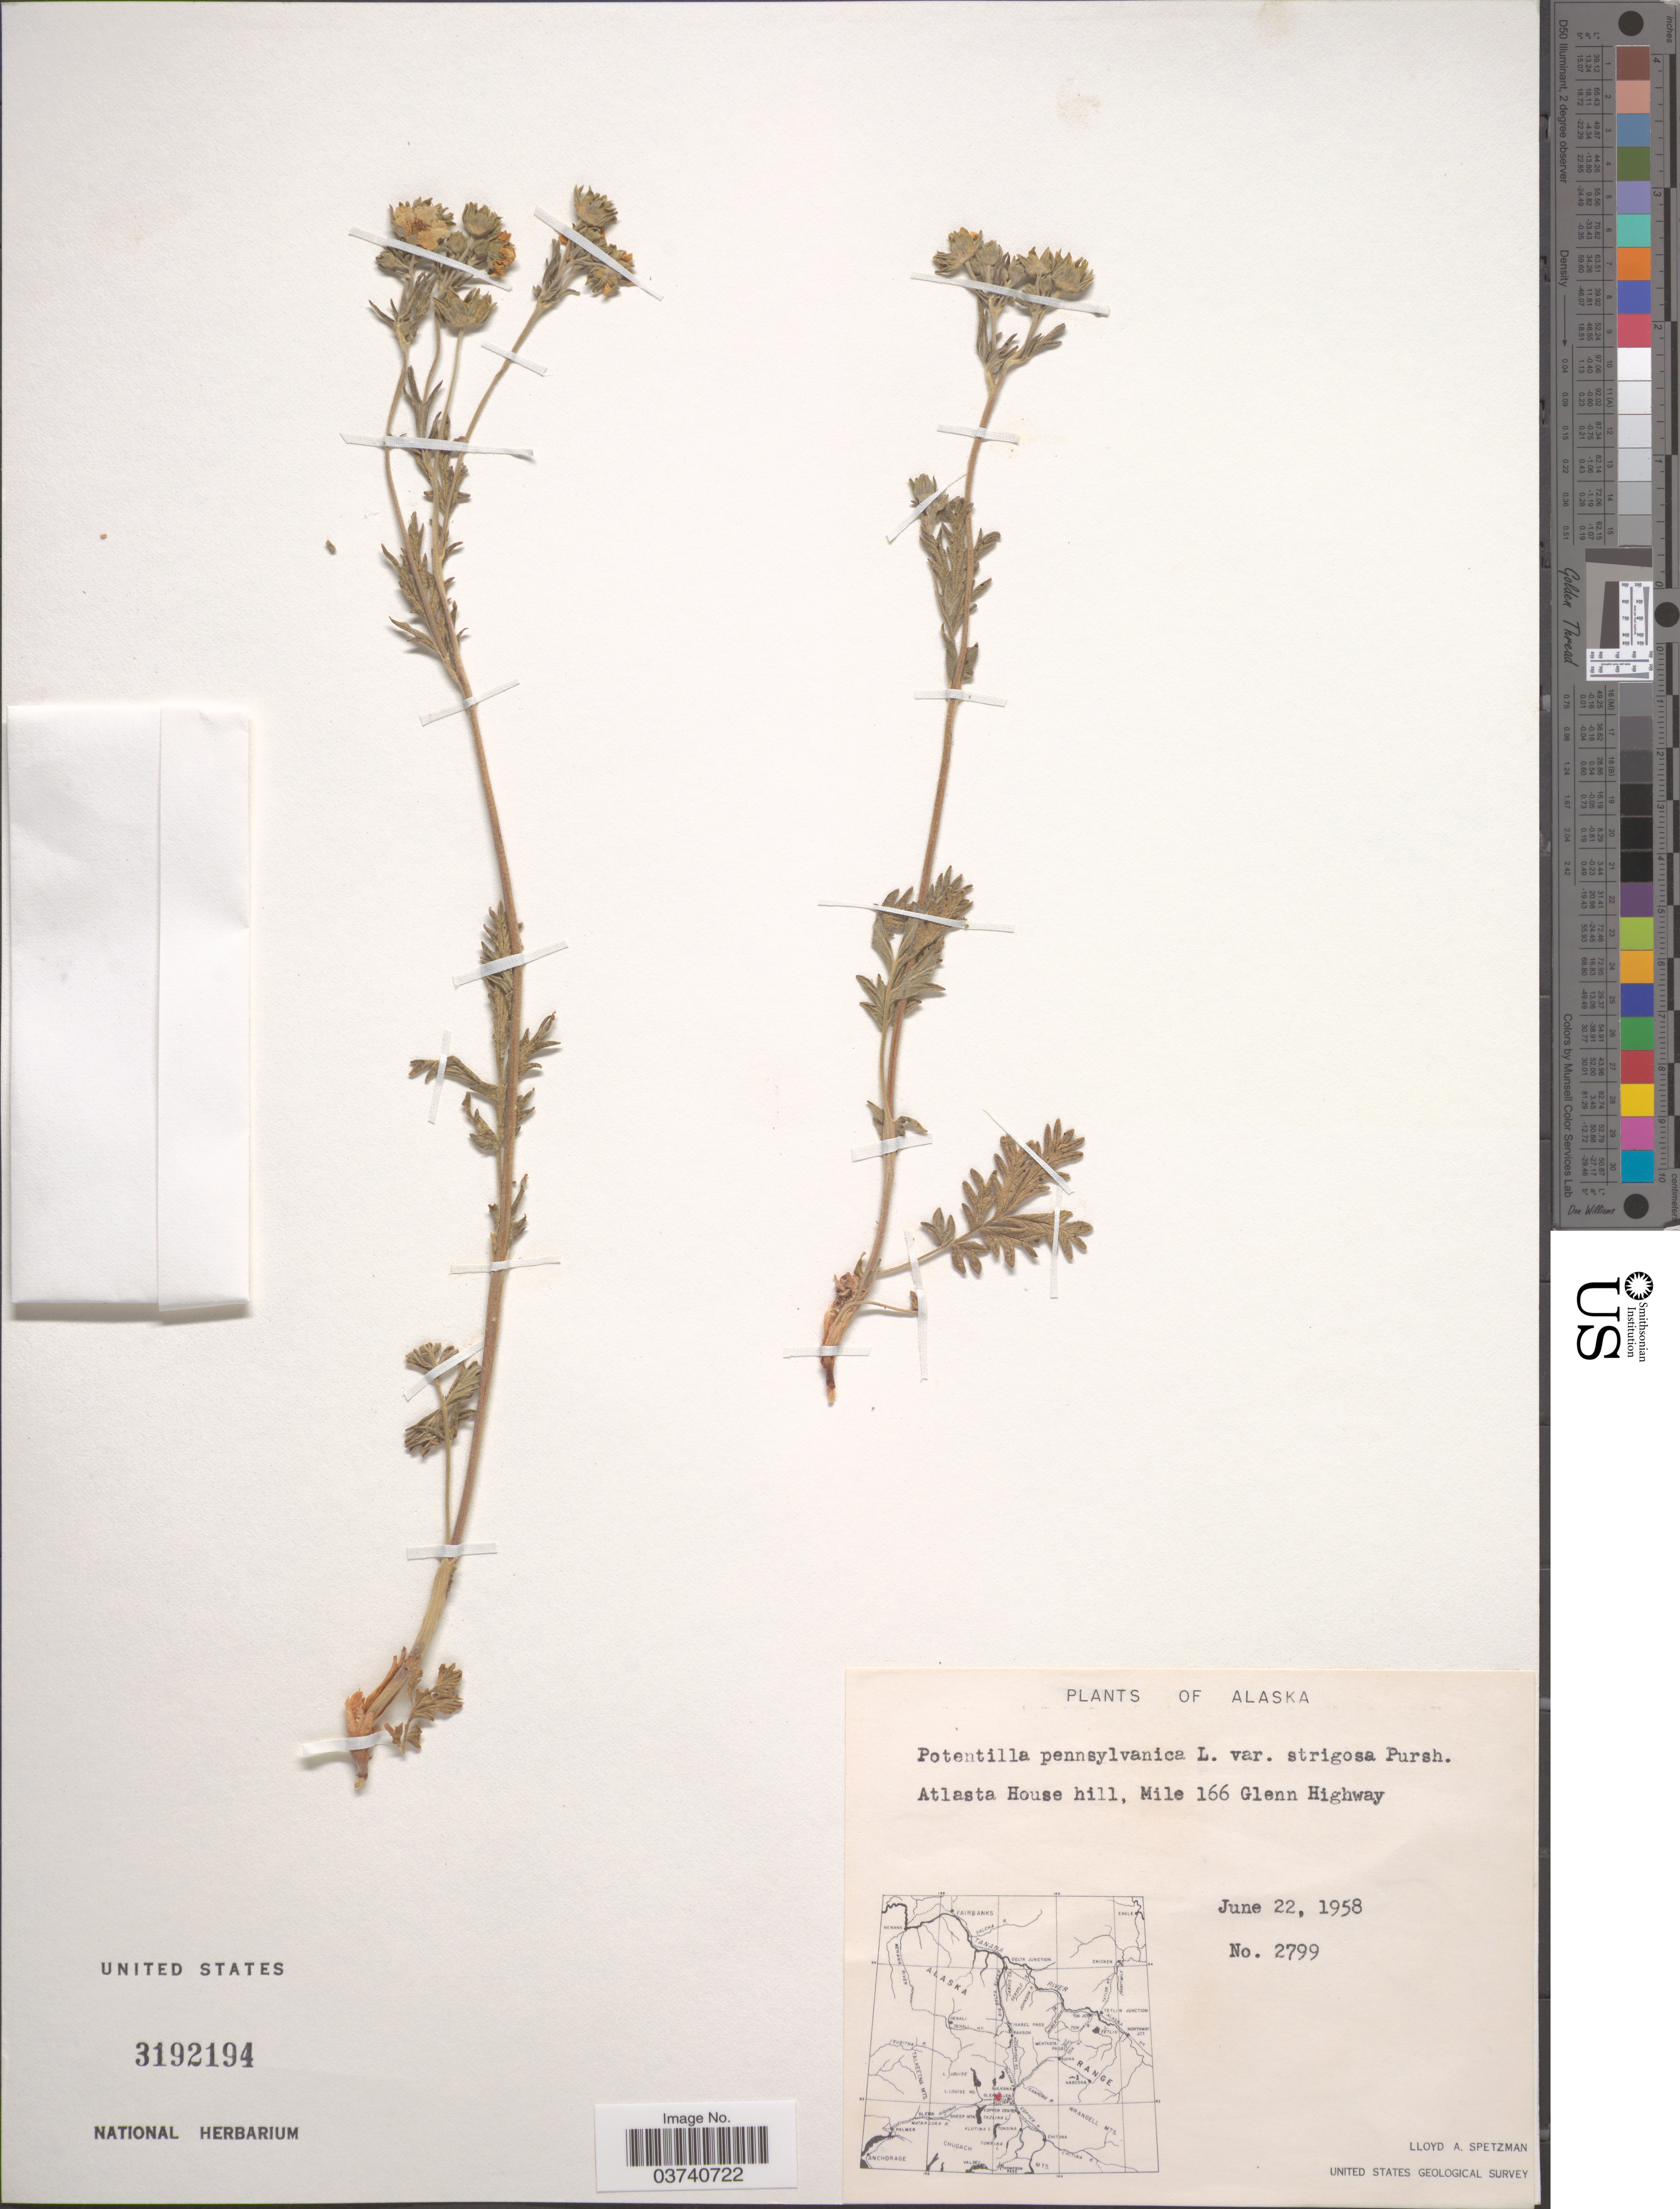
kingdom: Plantae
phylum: Tracheophyta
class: Magnoliopsida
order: Rosales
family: Rosaceae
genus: Potentilla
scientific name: Potentilla pensylvanica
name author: L.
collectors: L. Spetzman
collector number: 2799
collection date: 1958-06-22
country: United States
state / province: Alaska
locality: Atlasta House hill, Mile 166 Glenn Highway.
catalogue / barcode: US 3192194